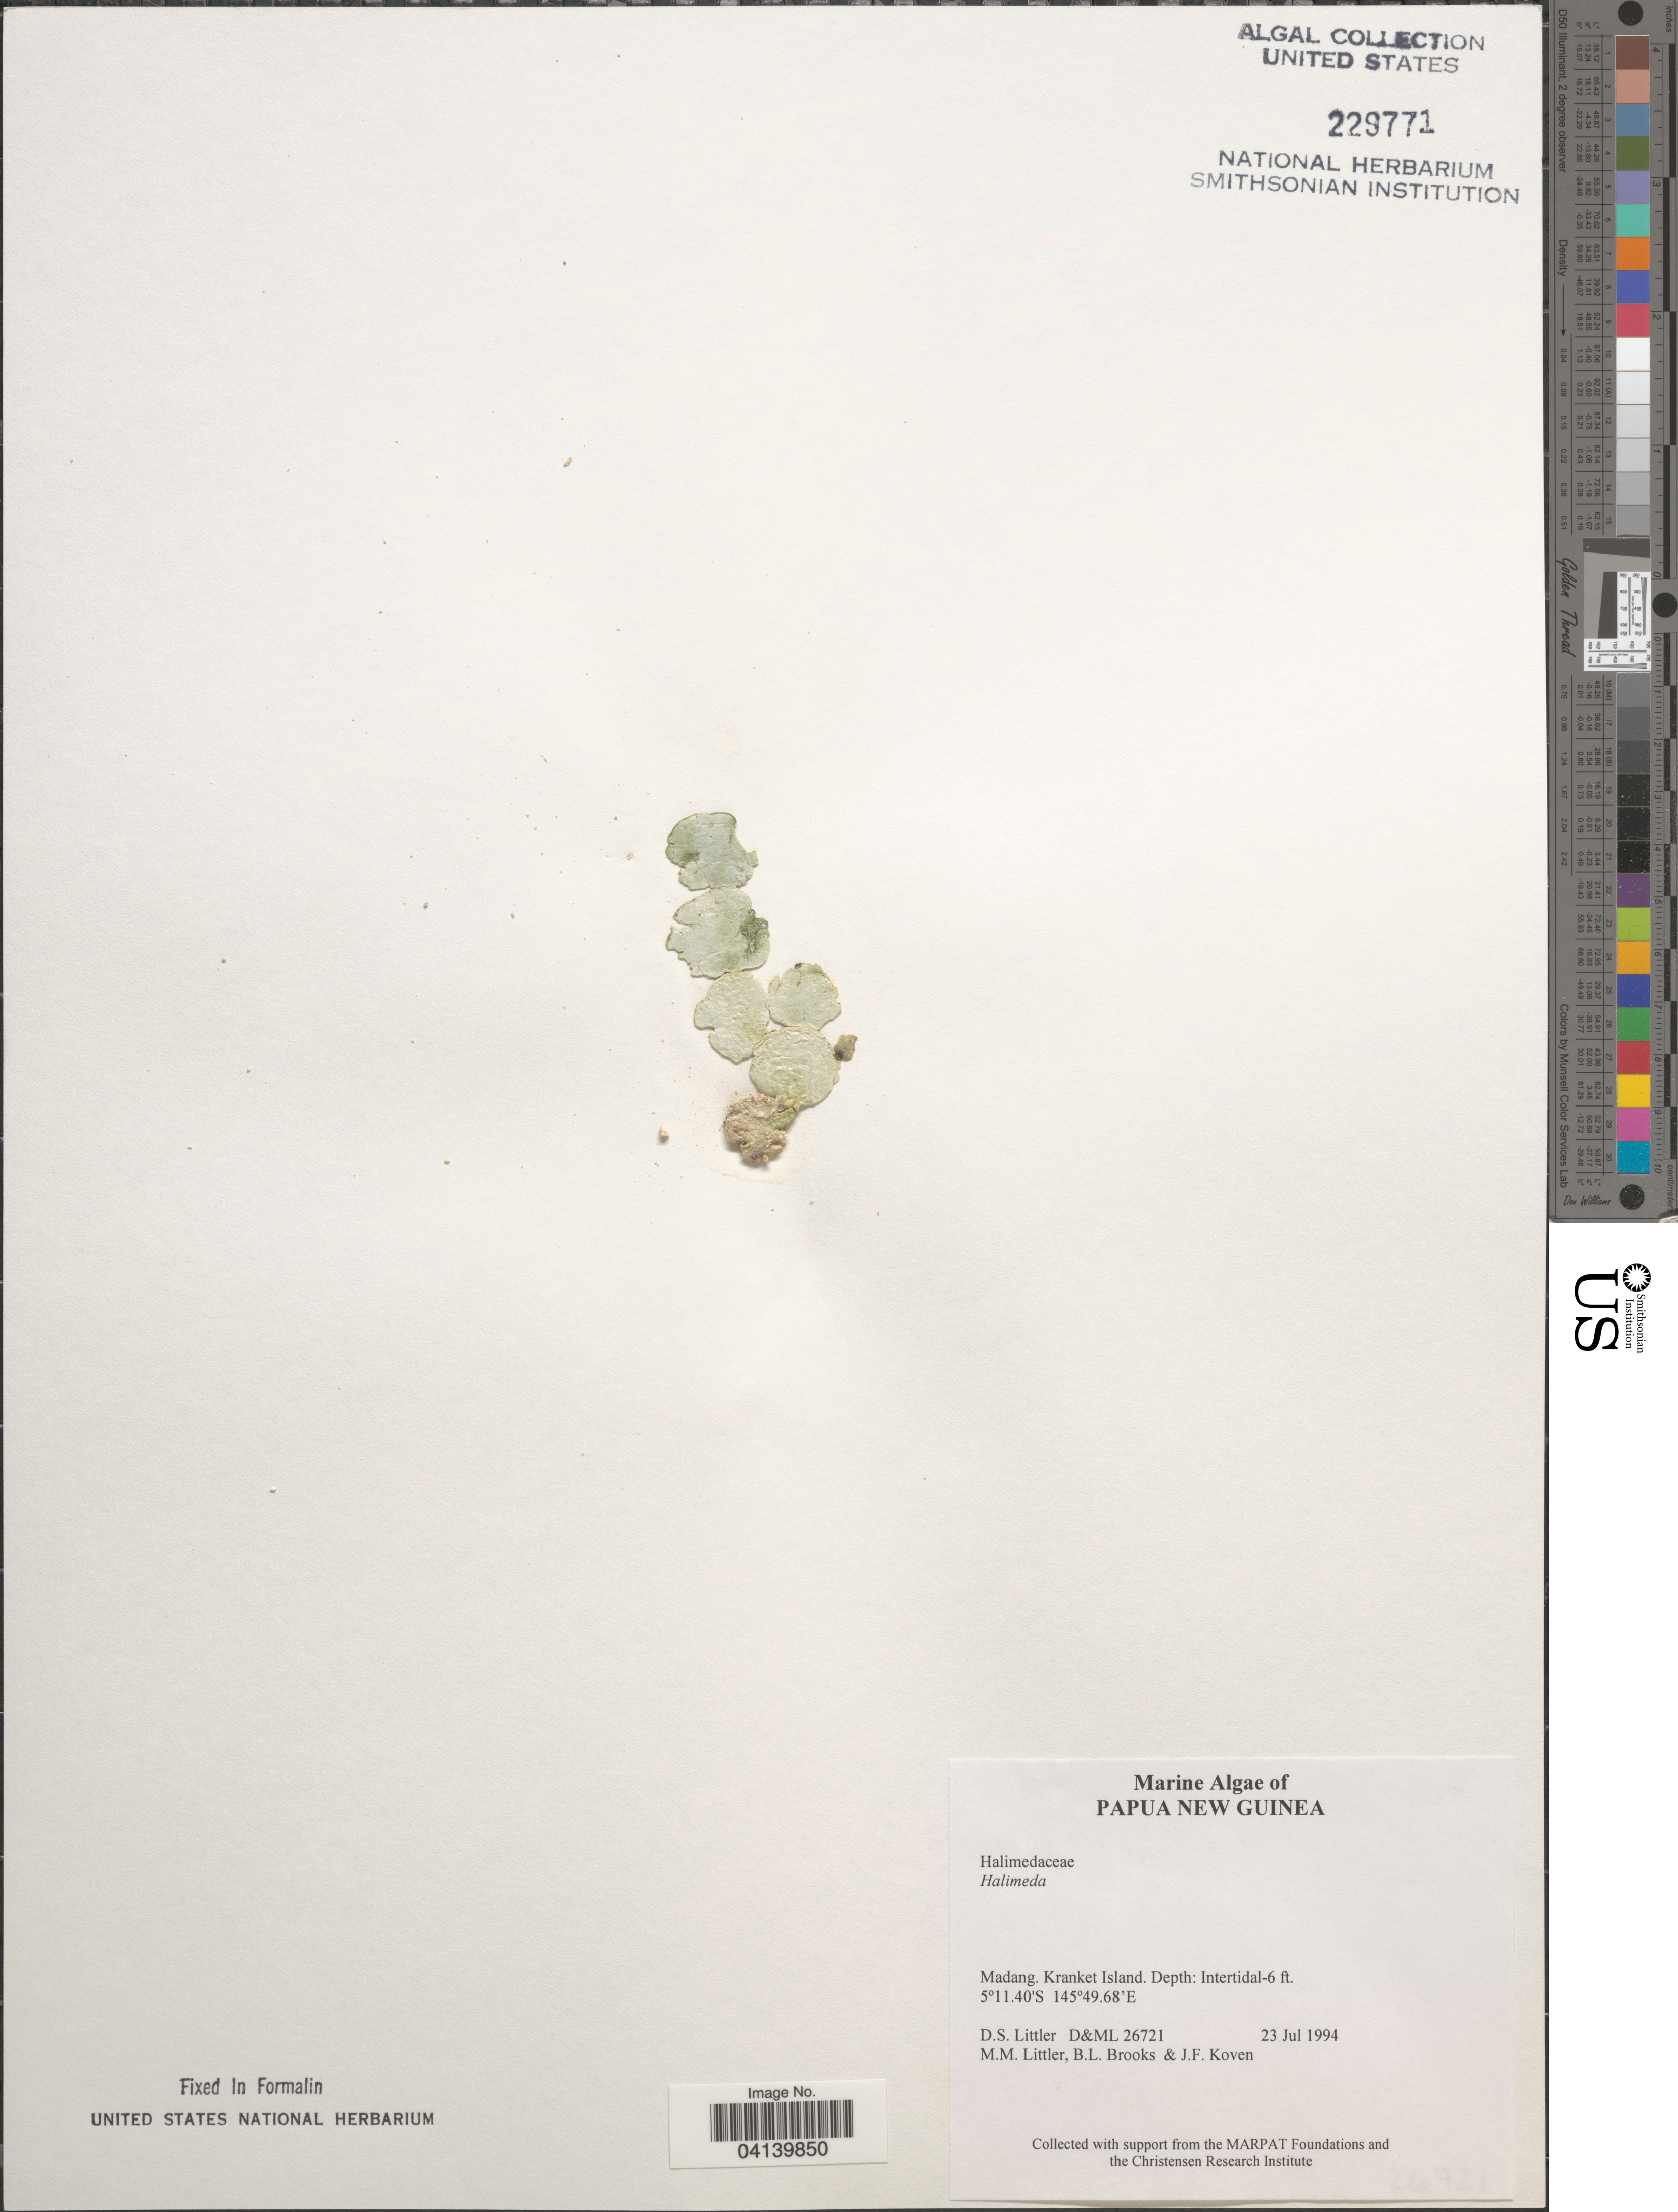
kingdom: Plantae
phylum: Chlorophyta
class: Ulvophyceae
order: Bryopsidales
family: Halimedaceae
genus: Halimeda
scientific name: Halimeda sp.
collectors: D. S. Littler, B. Brooks & J. Koven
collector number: D&ML 26721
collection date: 1994-07-23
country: Papua New Guinea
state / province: Madang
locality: Kranket Island.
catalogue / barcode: US 229771